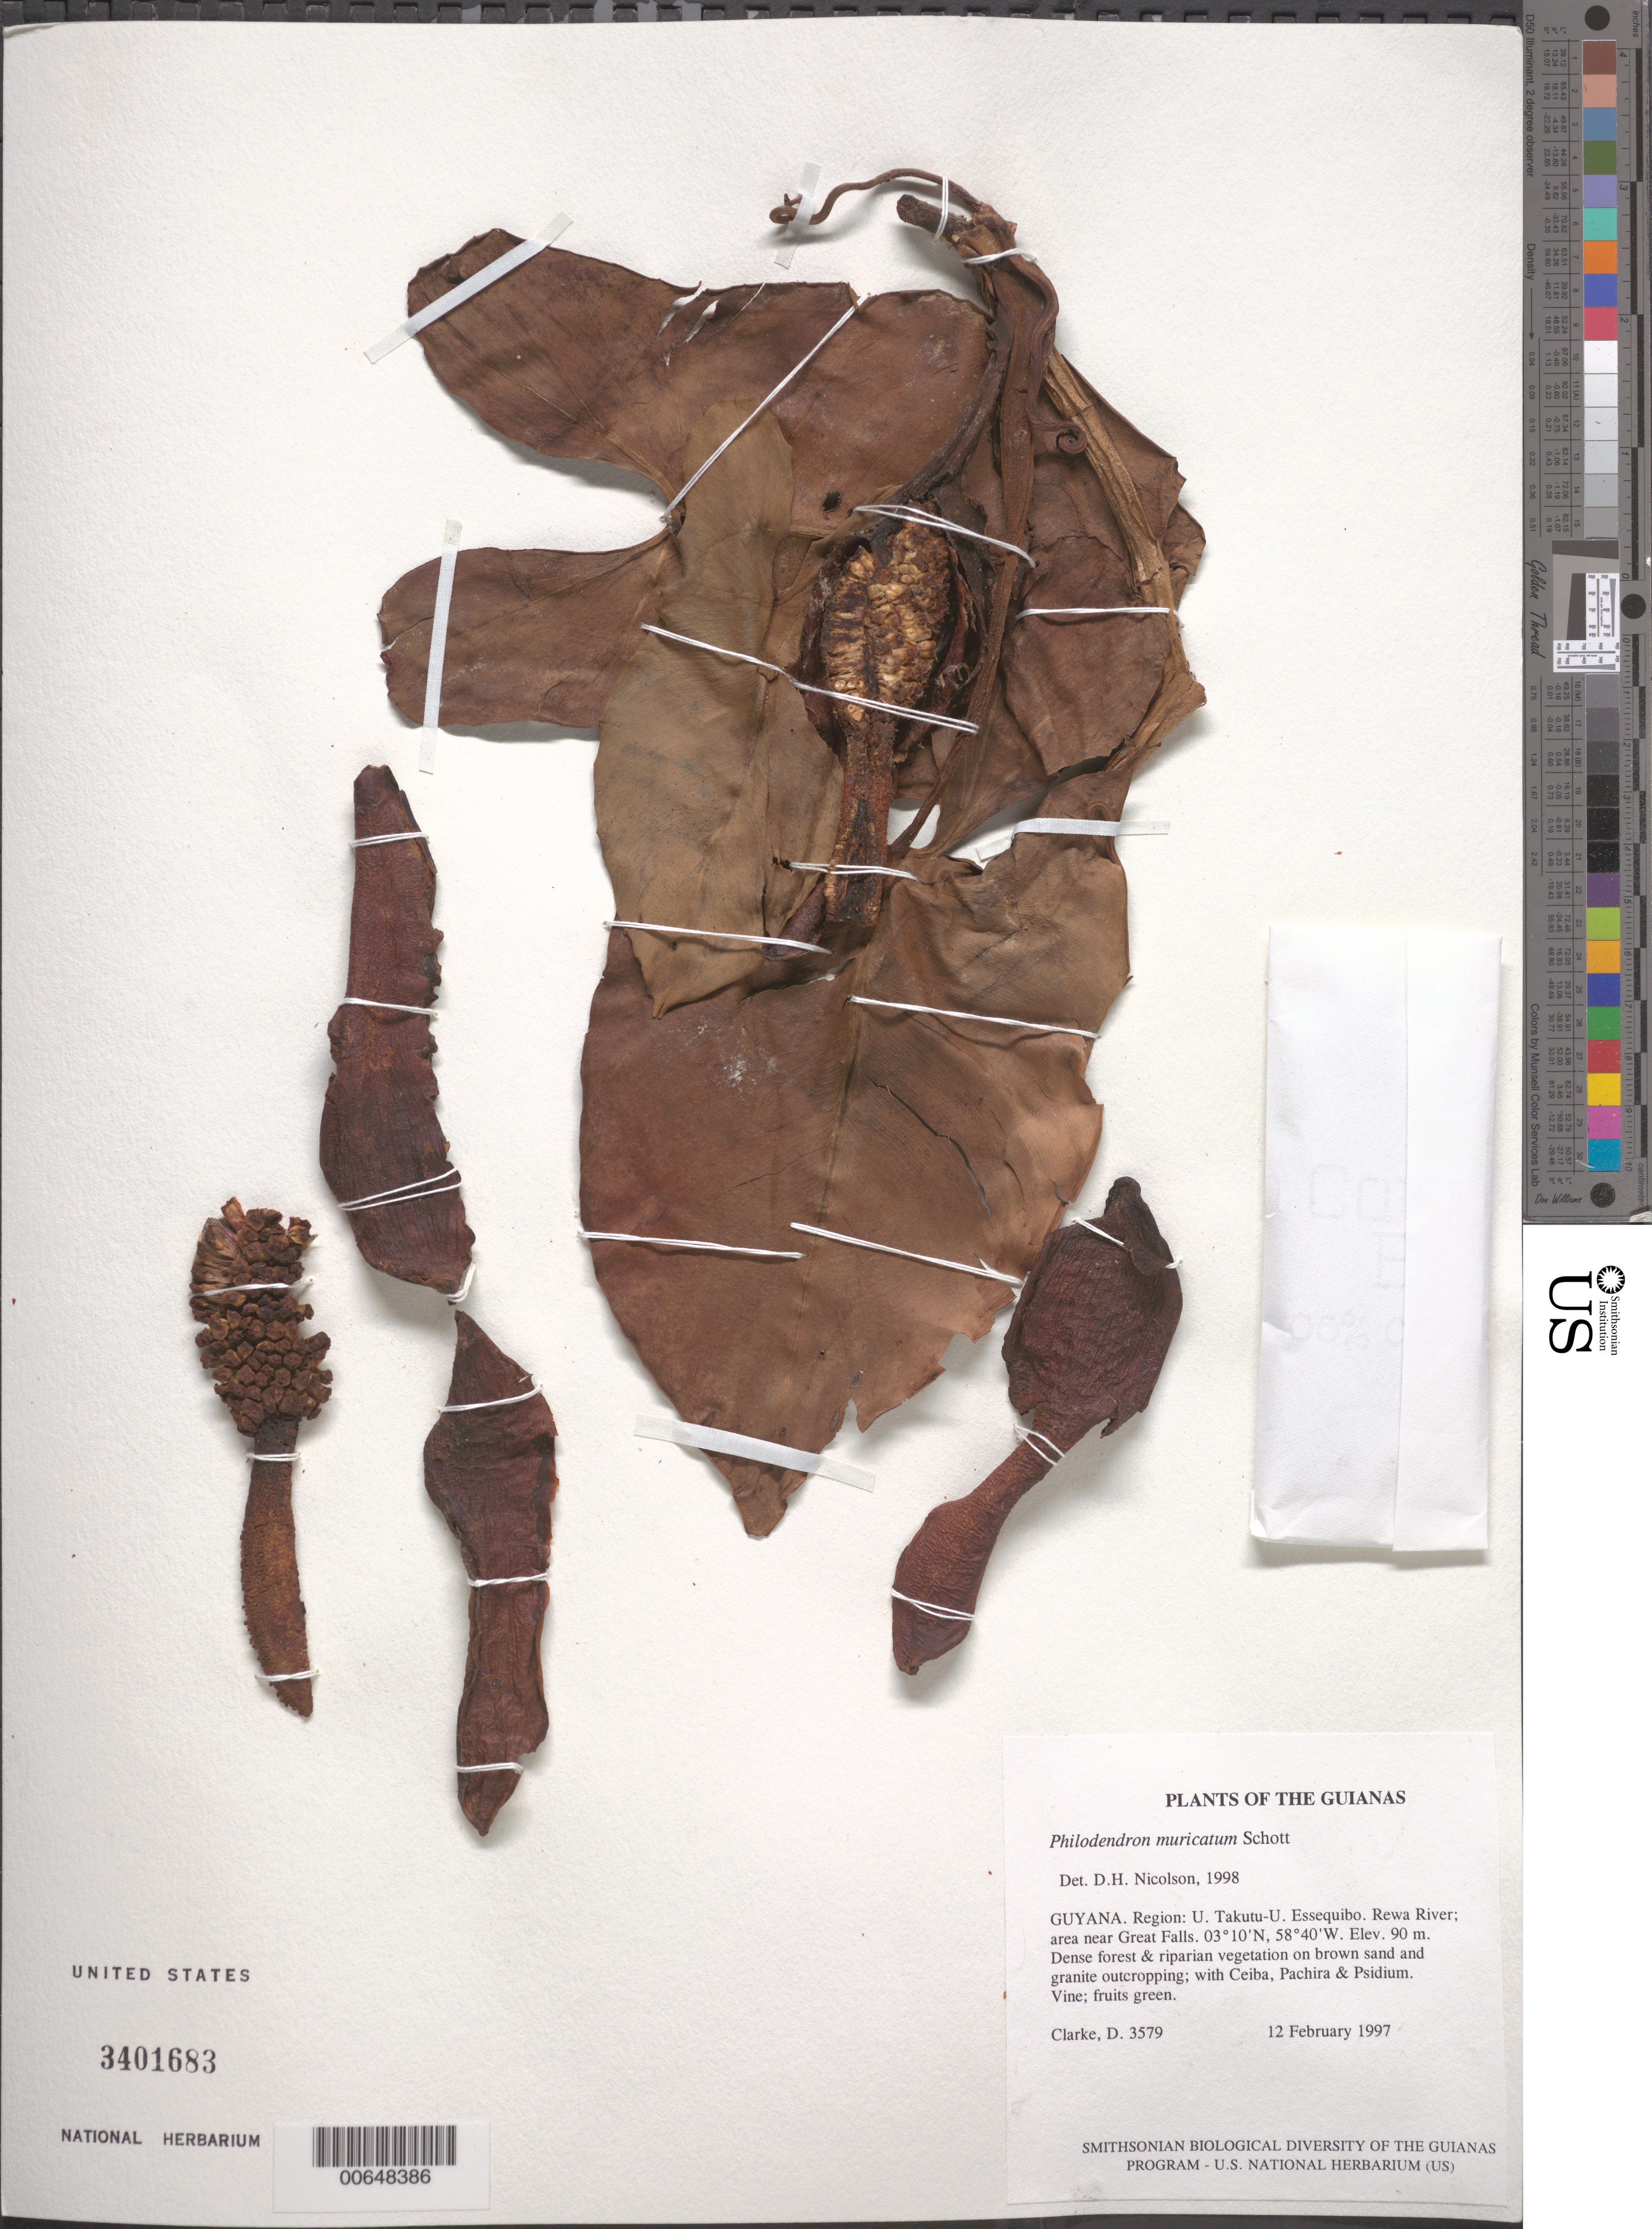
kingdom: Plantae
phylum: Tracheophyta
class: Liliopsida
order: Alismatales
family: Araceae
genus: Philodendron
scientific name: Philodendron muricatum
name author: Willd. ex Schott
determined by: Nicolson, Dan H.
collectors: H. D. Clarke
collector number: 3579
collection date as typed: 12 February 1997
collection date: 1997-02-12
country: Guyana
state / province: U. Takutu-U. Essequibo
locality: Rewa River; area near Great Falls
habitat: Dense forest & riparian vegetation on brown sand and granite outcropping; with Ceiba, Pachira & Psidium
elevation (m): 90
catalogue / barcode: US 3401683